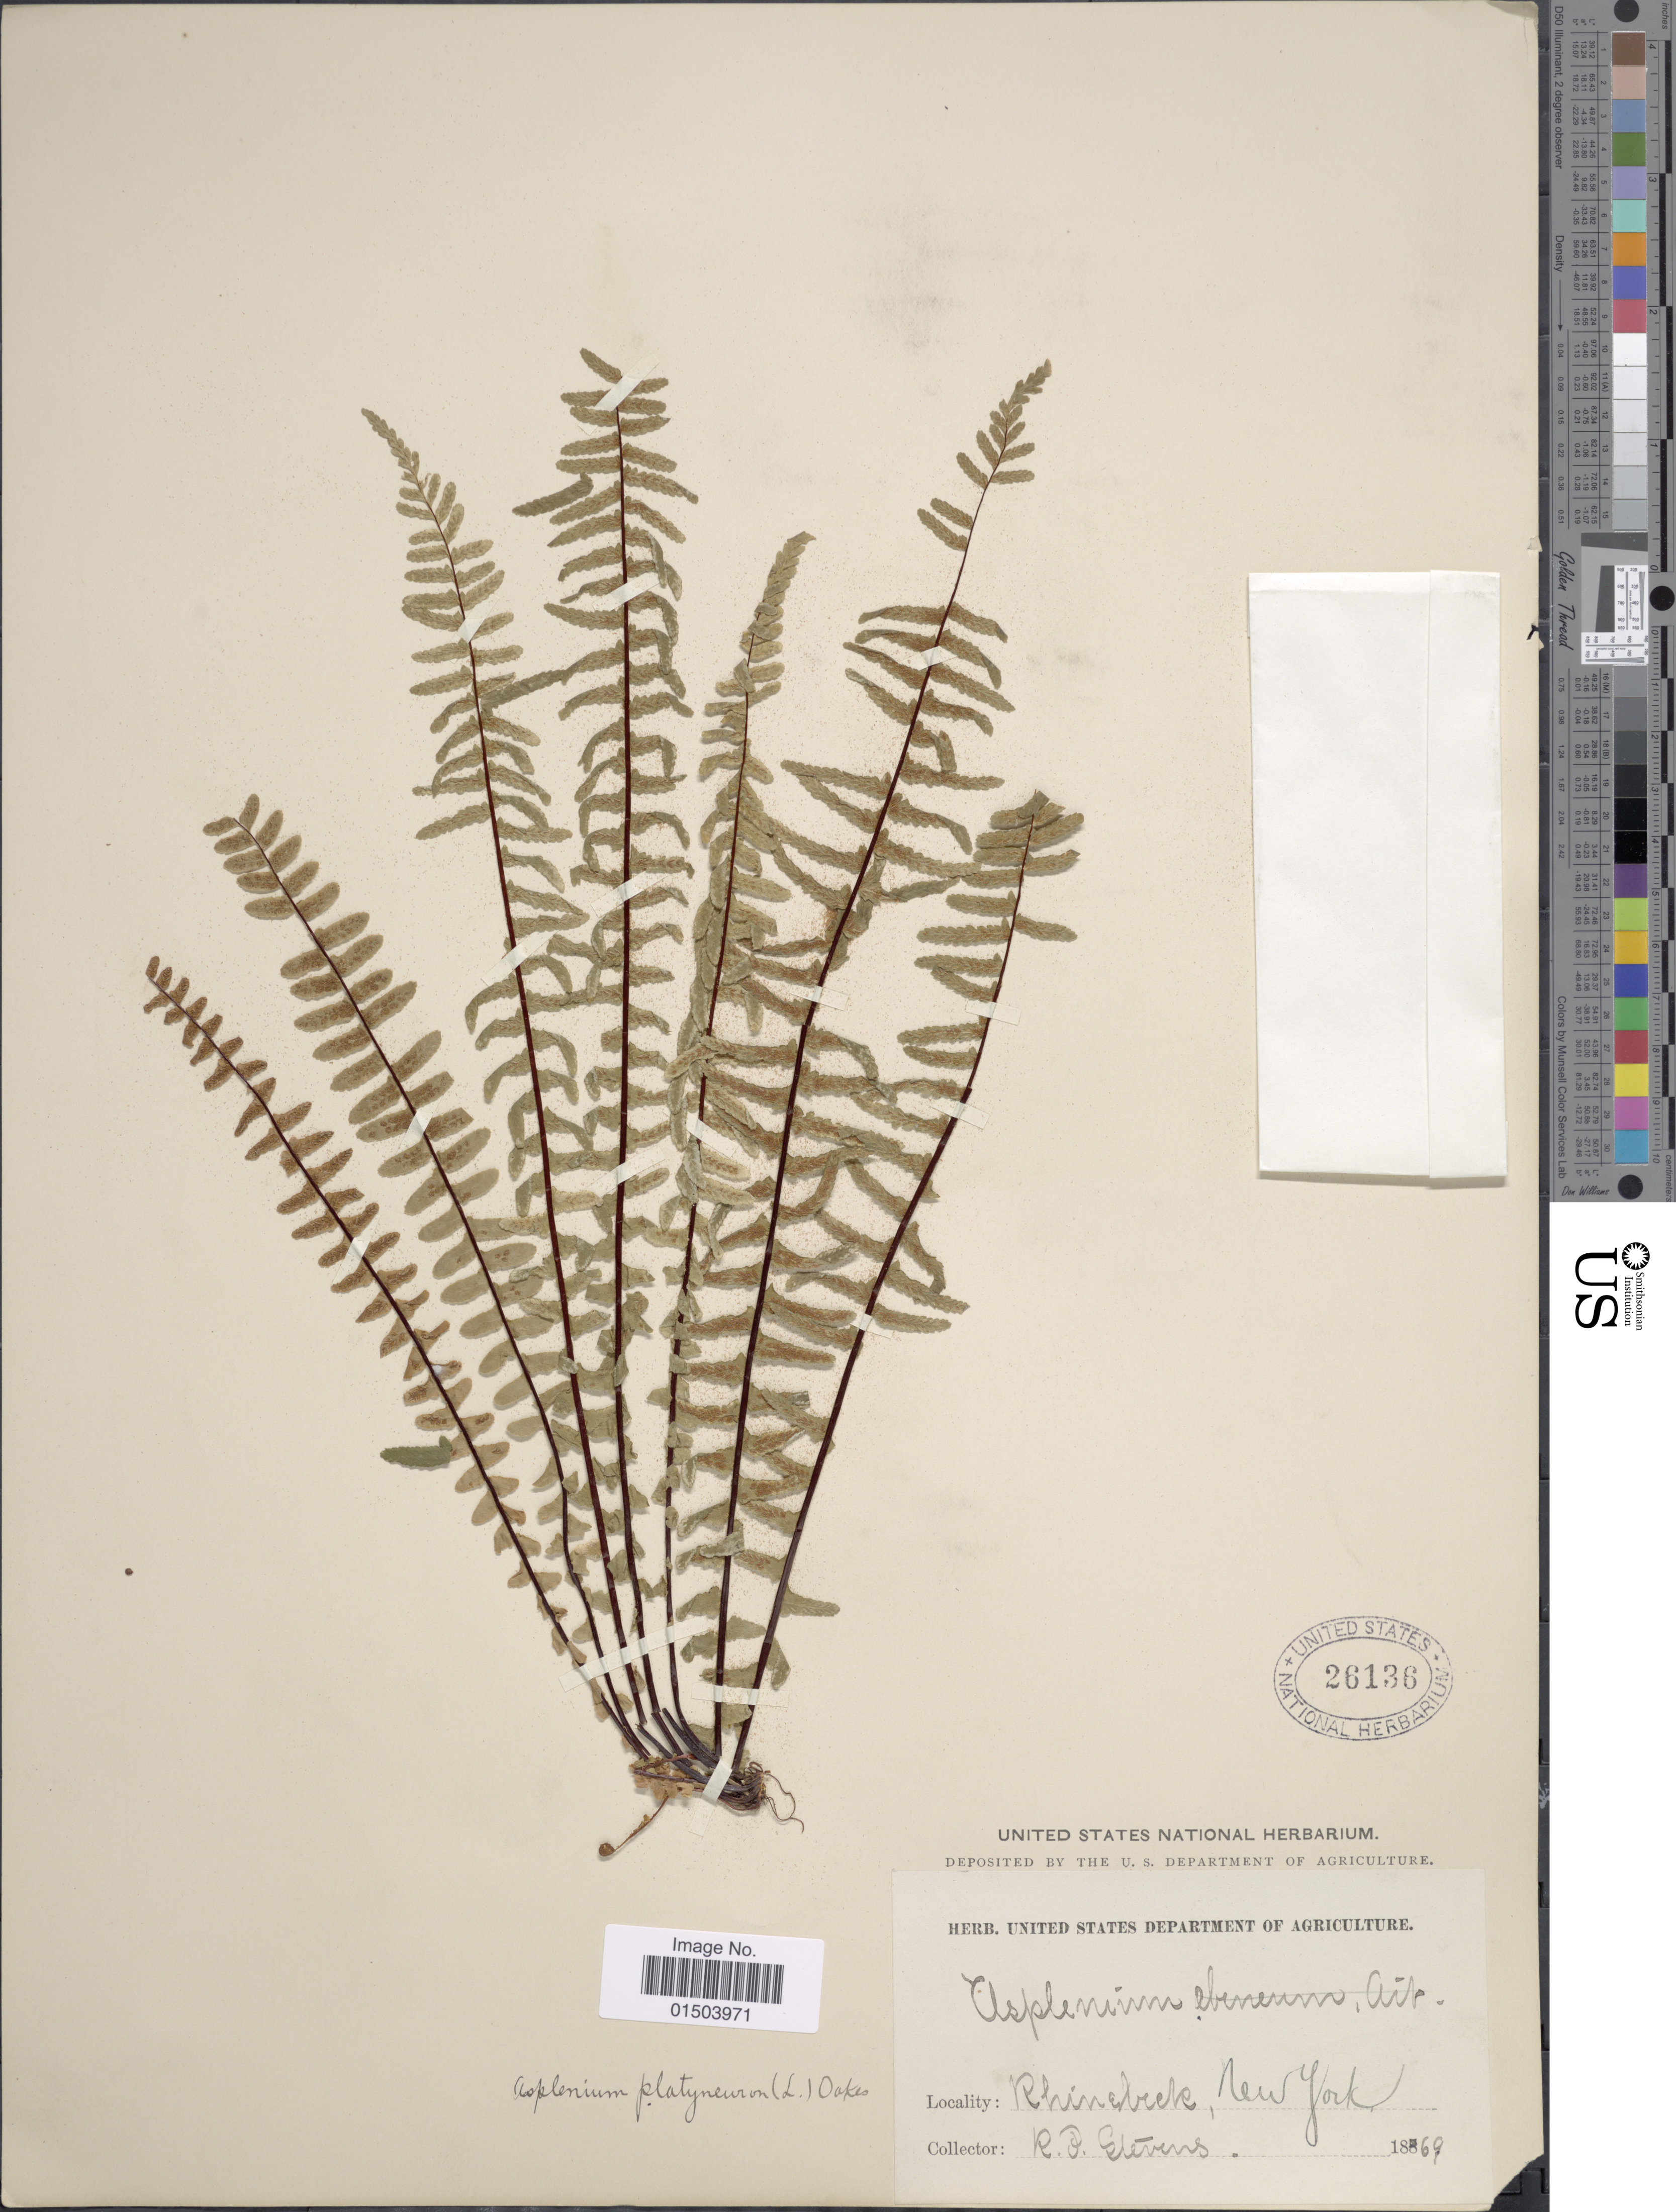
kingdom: Plantae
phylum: Tracheophyta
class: Polypodiopsida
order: Polypodiales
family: Aspleniaceae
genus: Asplenium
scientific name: Asplenium platyneuron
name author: (L.) Britton, Stearns & Poggenb.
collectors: R. Stevens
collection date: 1869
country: United States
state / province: New York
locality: Rhinebeck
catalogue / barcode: US 26136